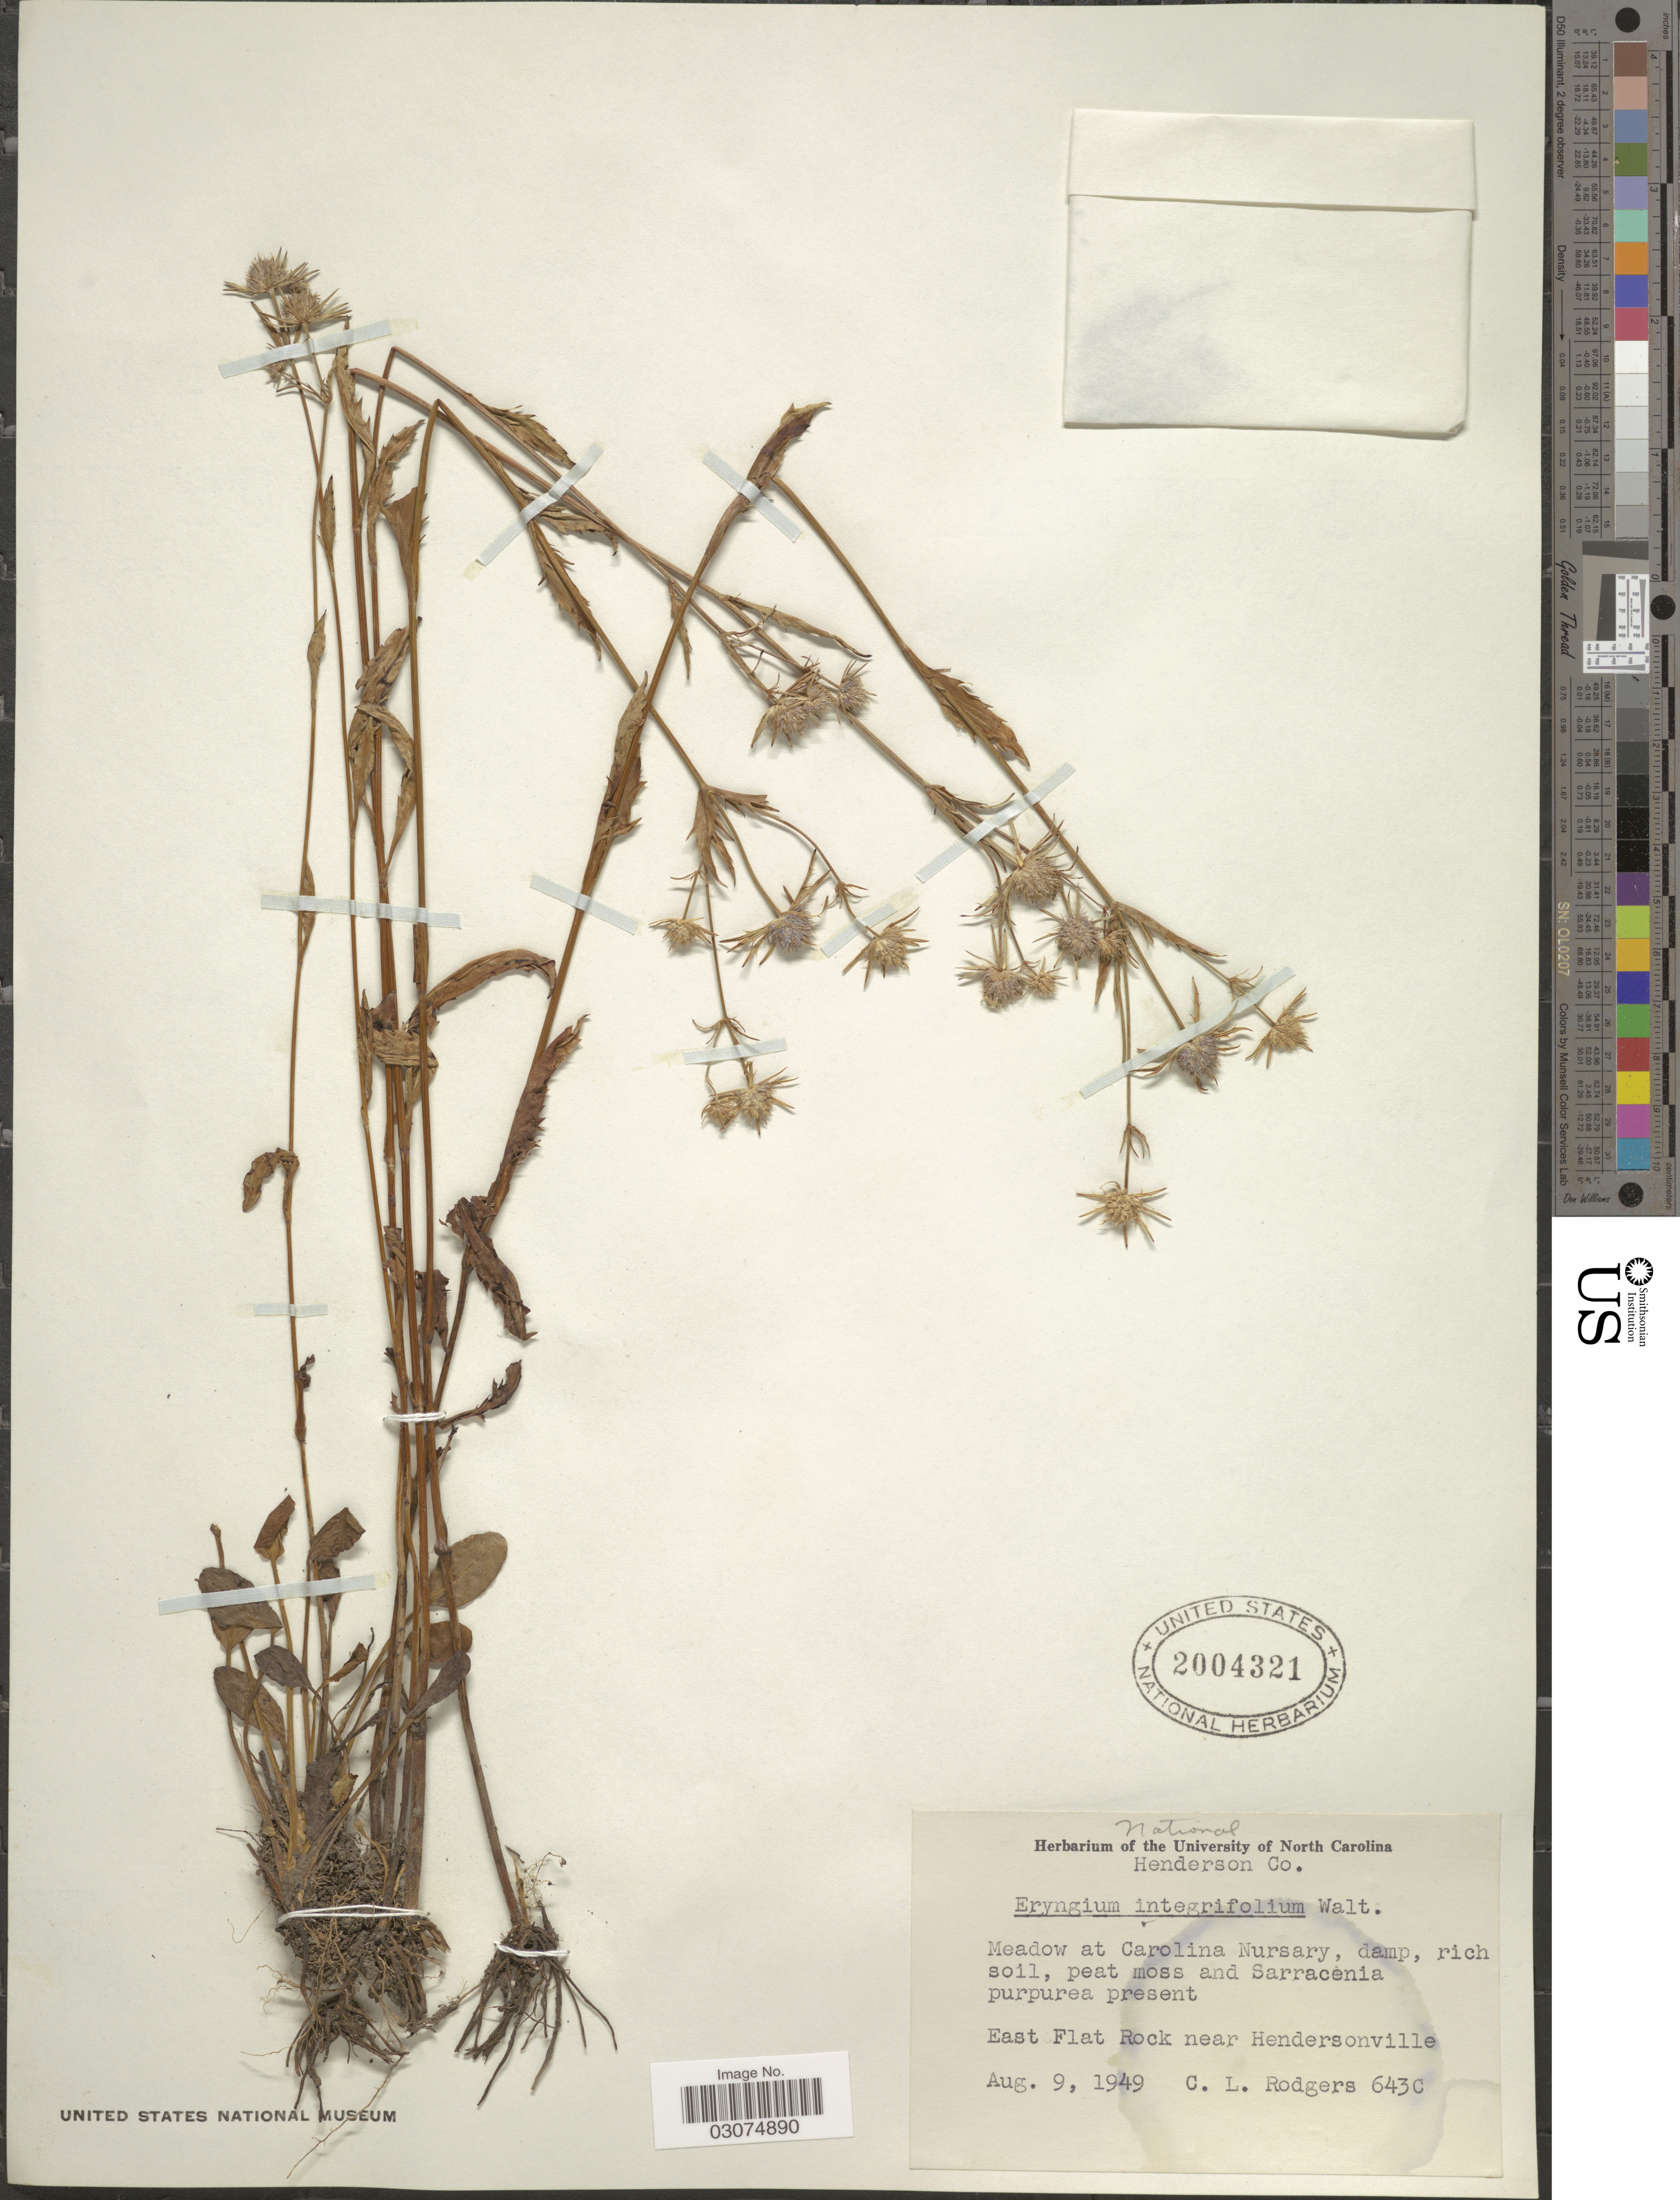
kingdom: Plantae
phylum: Tracheophyta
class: Magnoliopsida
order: Apiales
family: Apiaceae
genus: Eryngium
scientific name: Eryngium integrifolium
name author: Walter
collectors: C. Rodgers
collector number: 643C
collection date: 1949-08-09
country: United States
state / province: North Carolina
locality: Henderson Co. Meadow at Carolina Nursary. East Flat Rock near Hendersonville.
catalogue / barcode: US 2004321